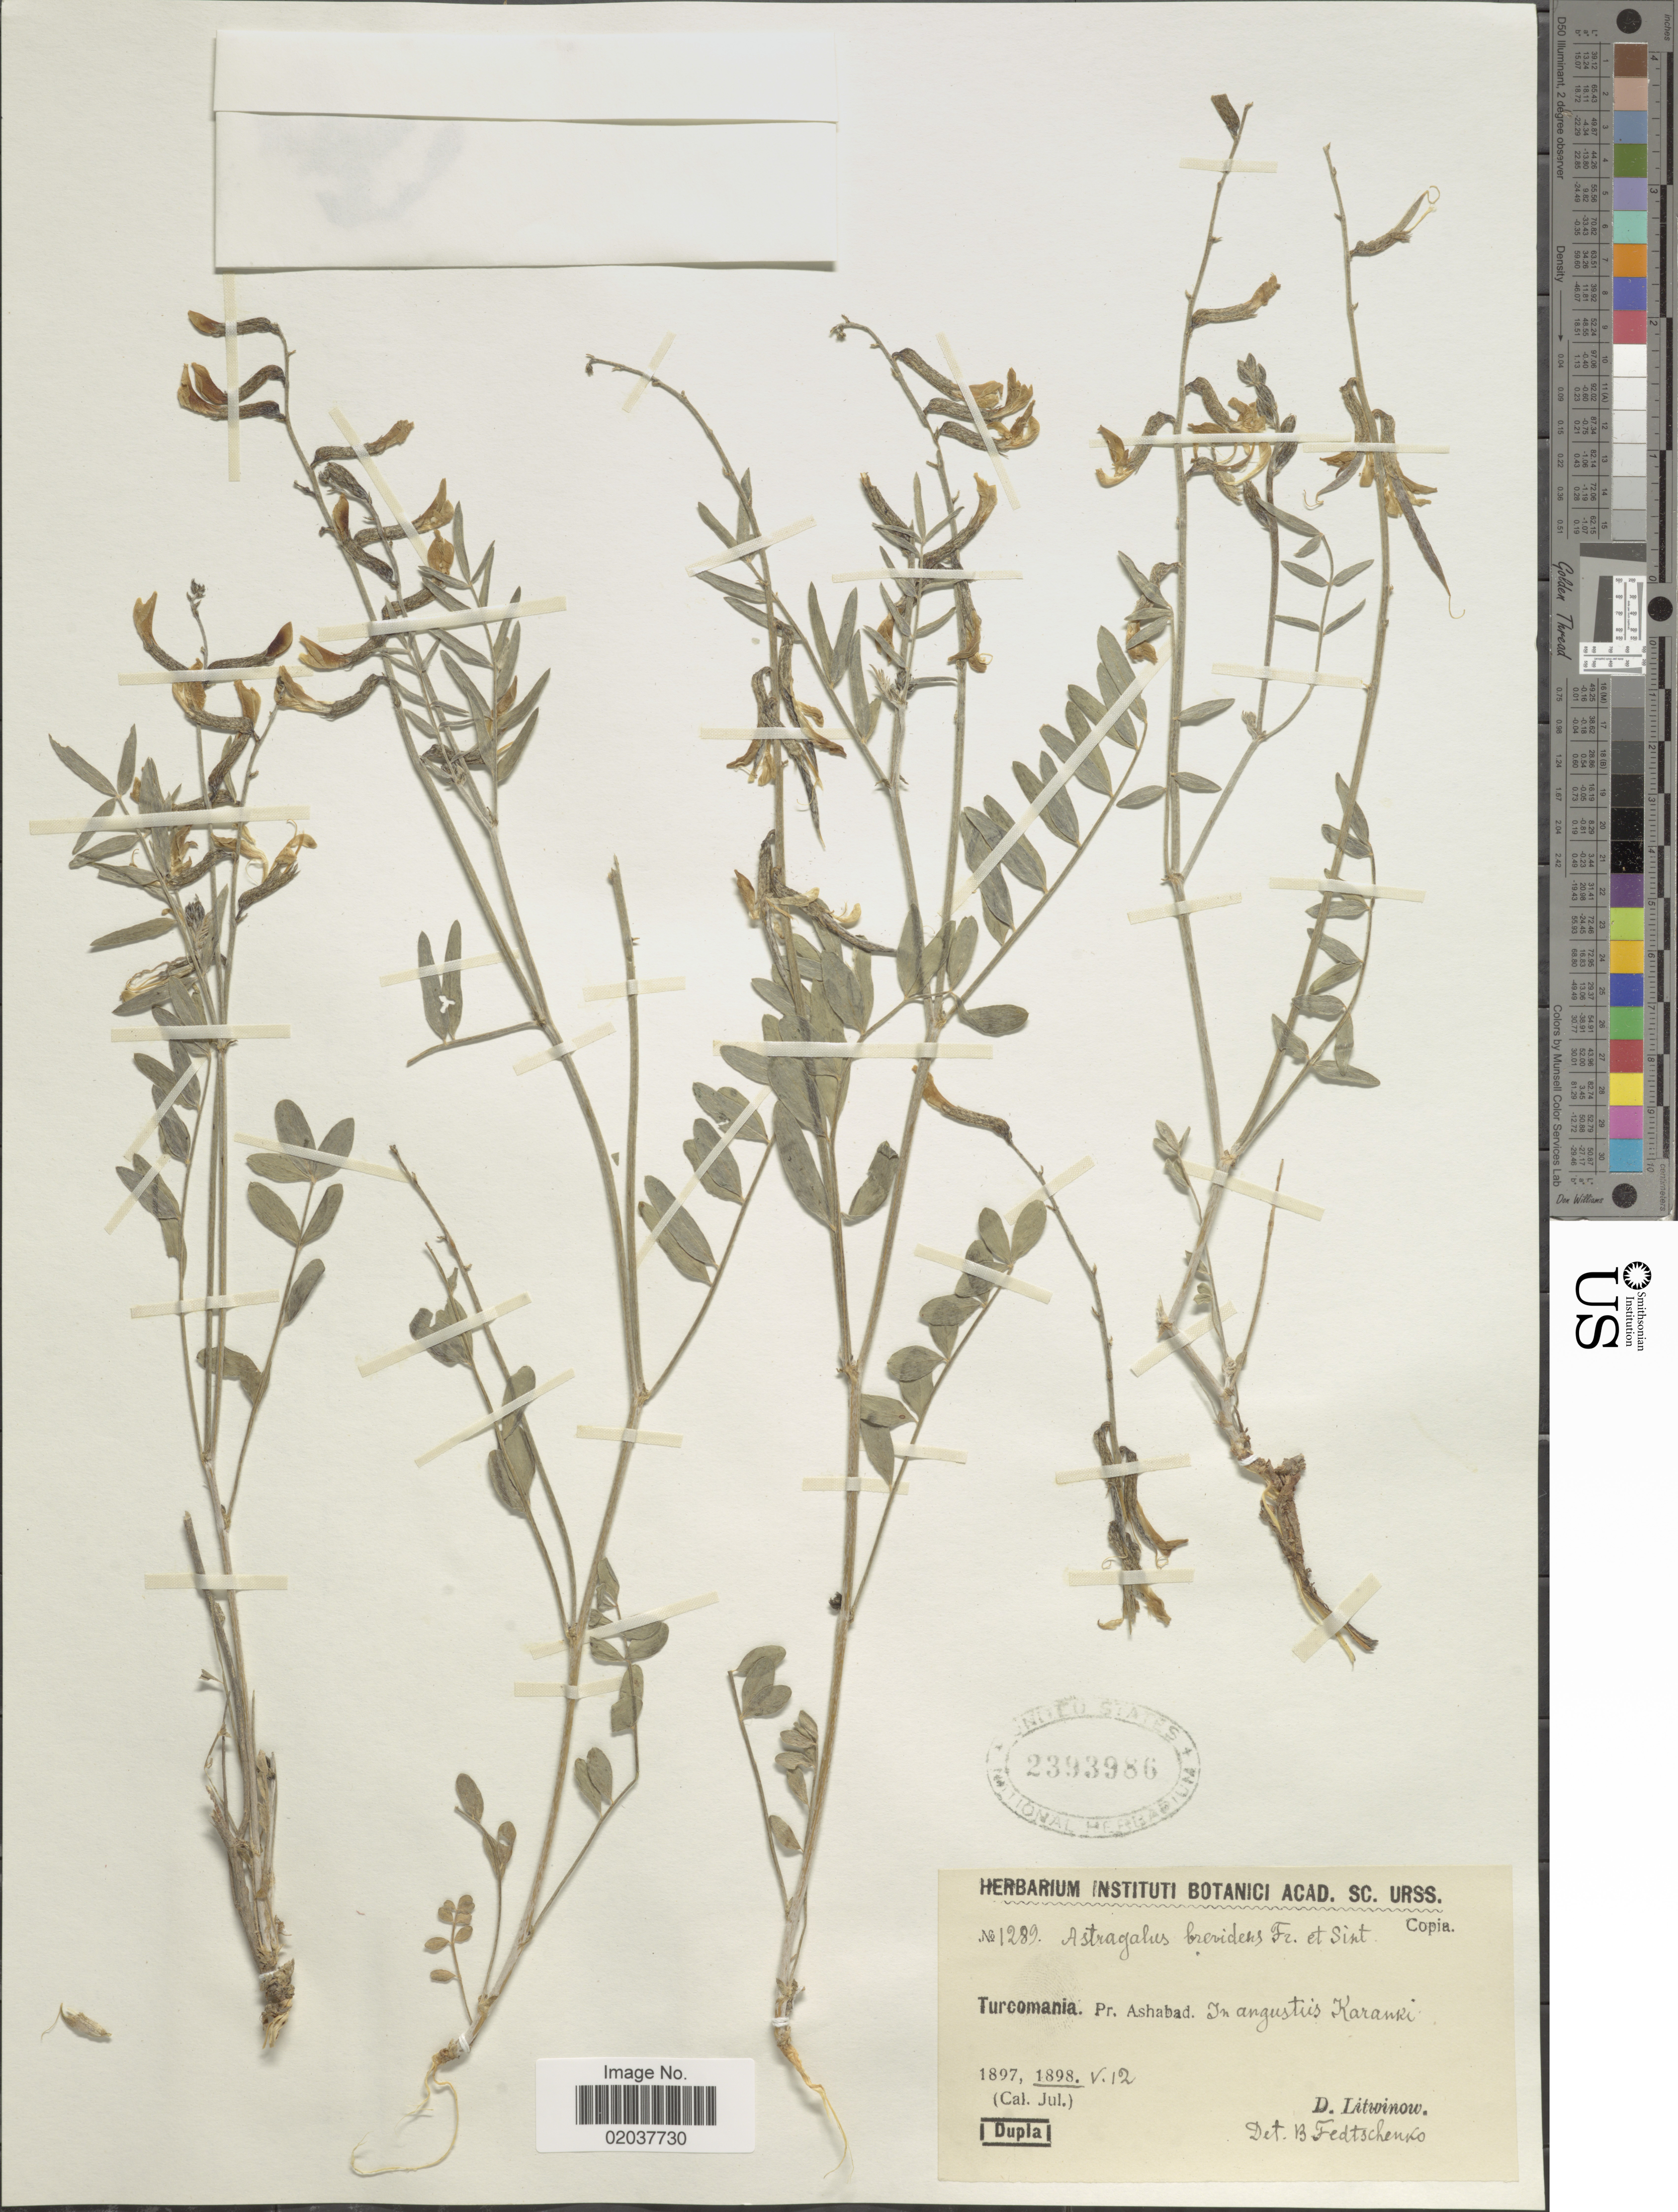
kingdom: Plantae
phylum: Tracheophyta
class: Magnoliopsida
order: Fabales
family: Fabaceae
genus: Astragalus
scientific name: Astragalus brevidens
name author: Freyn & Sint.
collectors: D. Litwinow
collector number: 1289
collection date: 1898-05-12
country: Turkmenistan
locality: Trucomania, pr. Ashabad, Karanki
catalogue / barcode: US 2393986